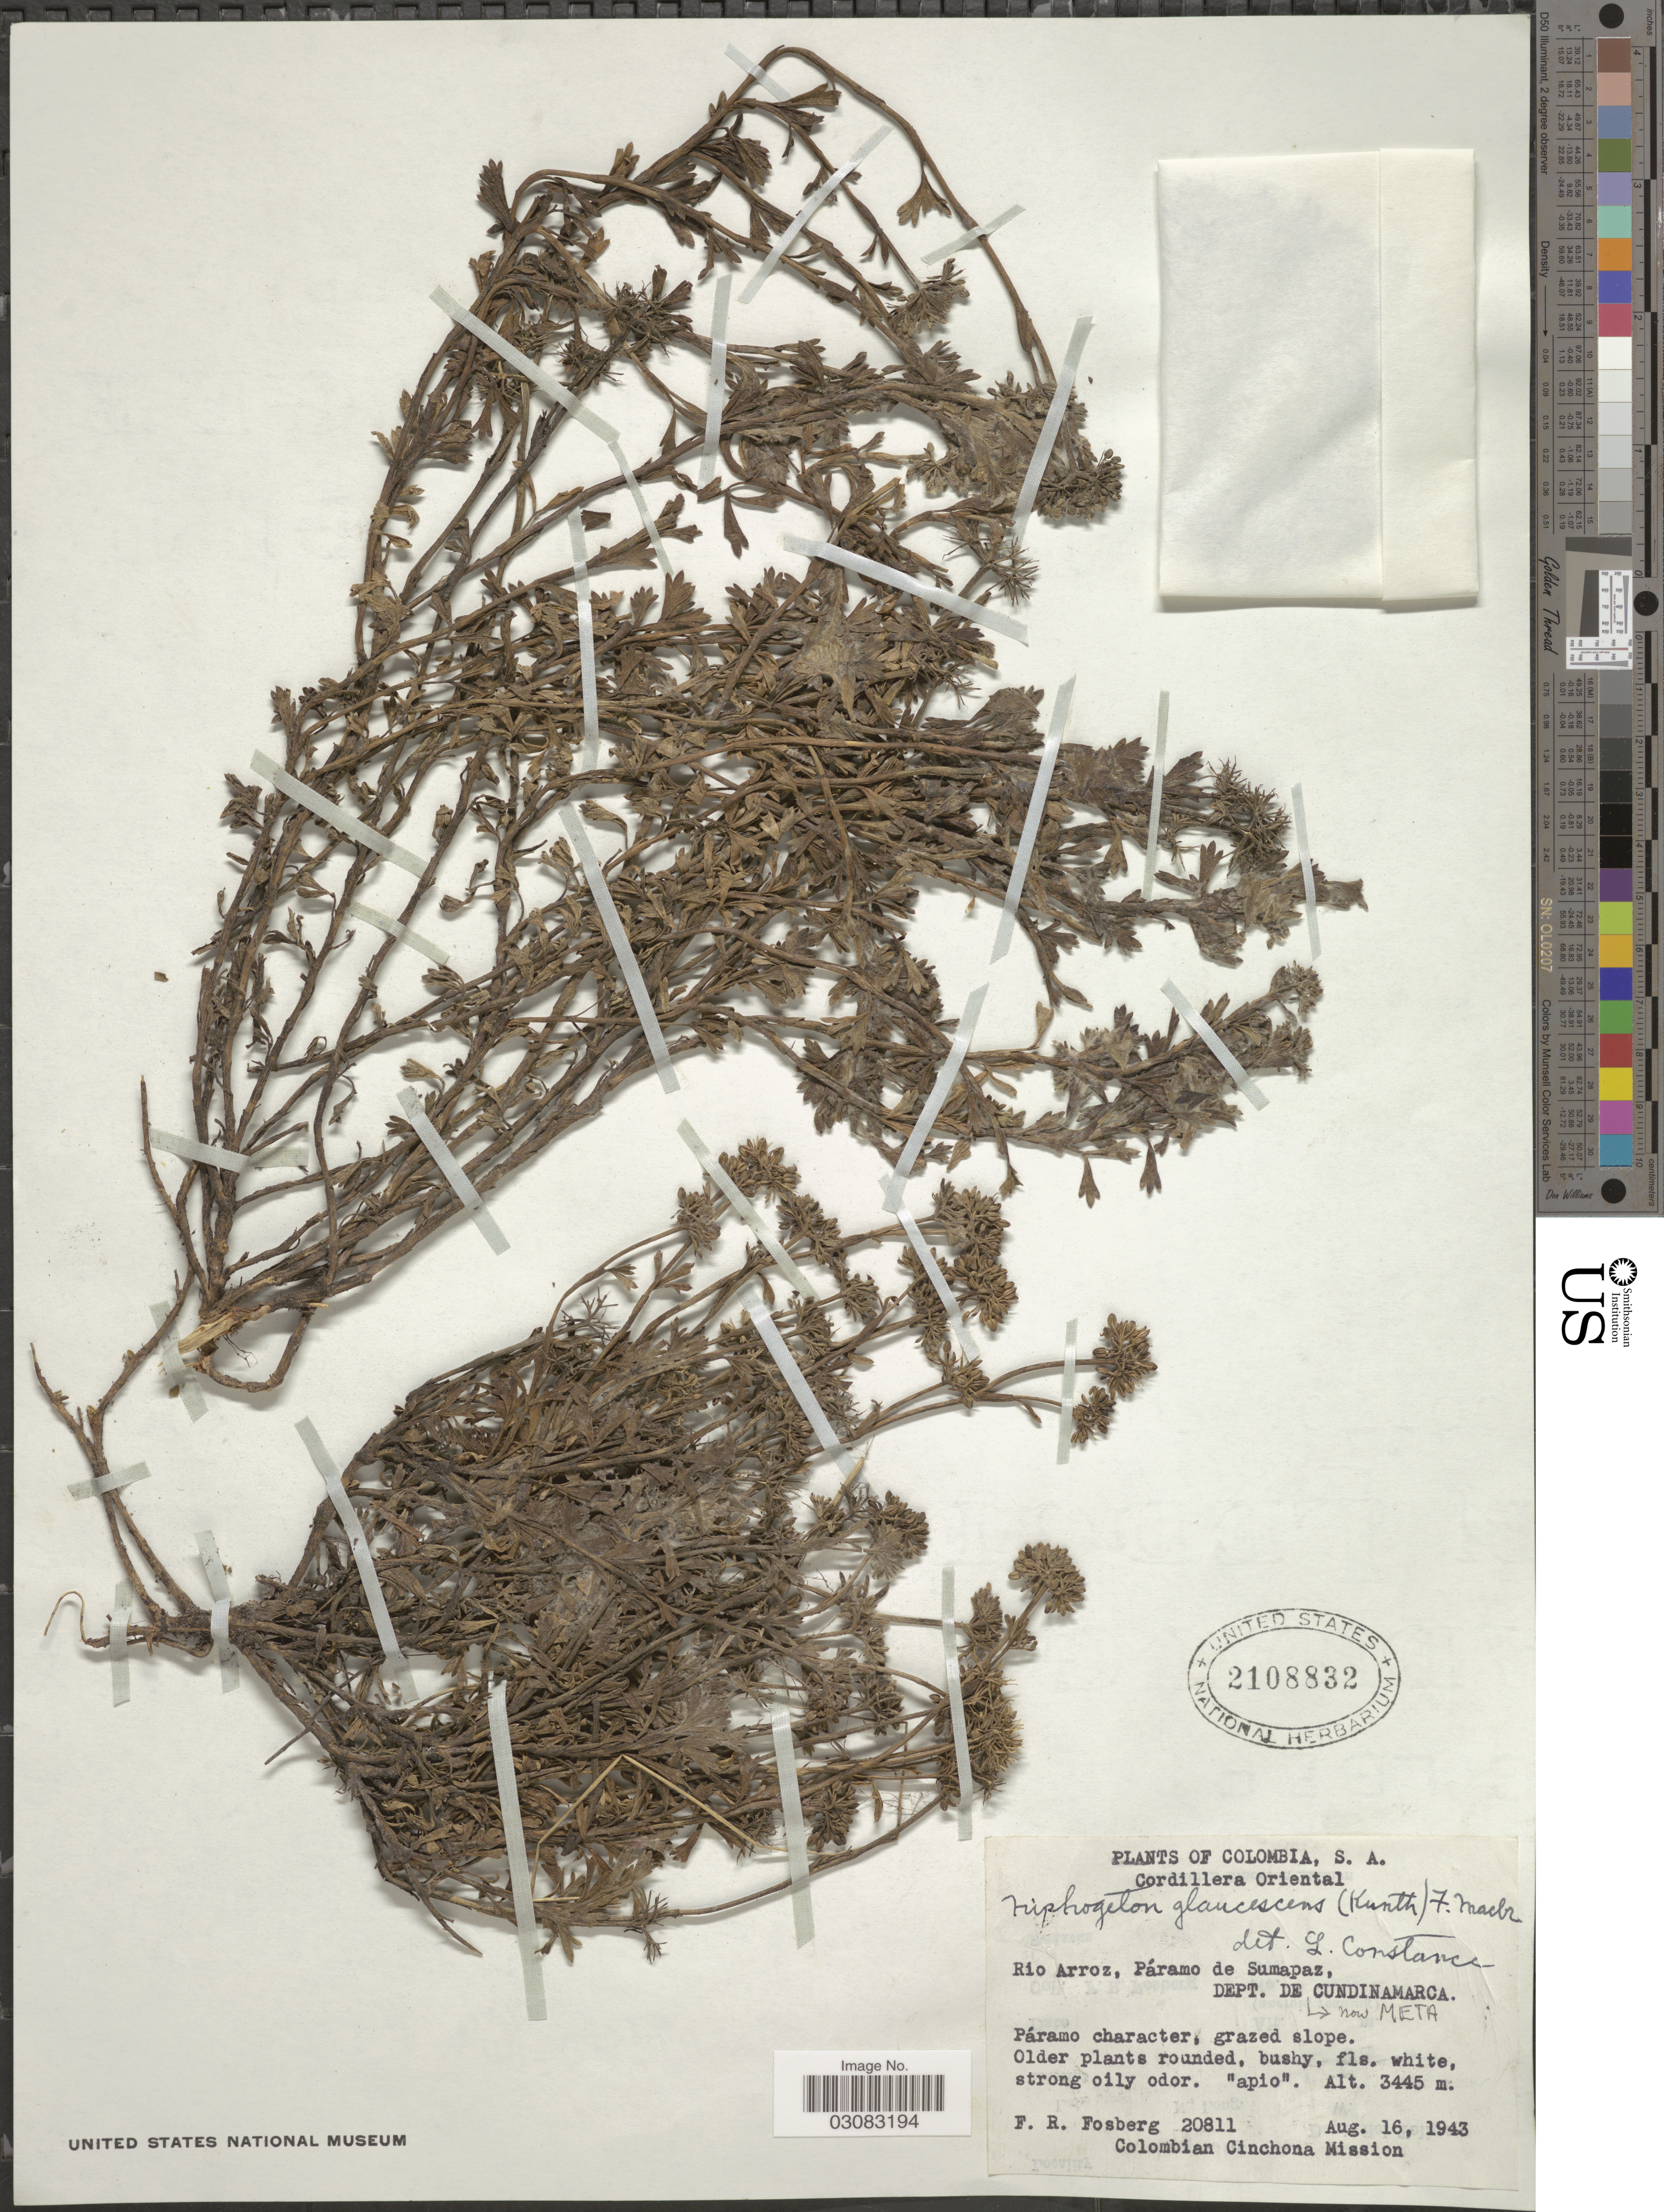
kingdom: Plantae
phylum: Tracheophyta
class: Magnoliopsida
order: Apiales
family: Apiaceae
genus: Niphogeton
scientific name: Niphogeton glaucescens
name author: (Kunth) J.F. Macbr.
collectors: F. R. Fosberg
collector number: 20811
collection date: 1943-08-16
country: Colombia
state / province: Cundinamarca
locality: Cordillera Oriental. Rio Arroz, Páramo de Sumapaz, Dept. De Cundinamarca.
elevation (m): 3445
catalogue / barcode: US 2108832